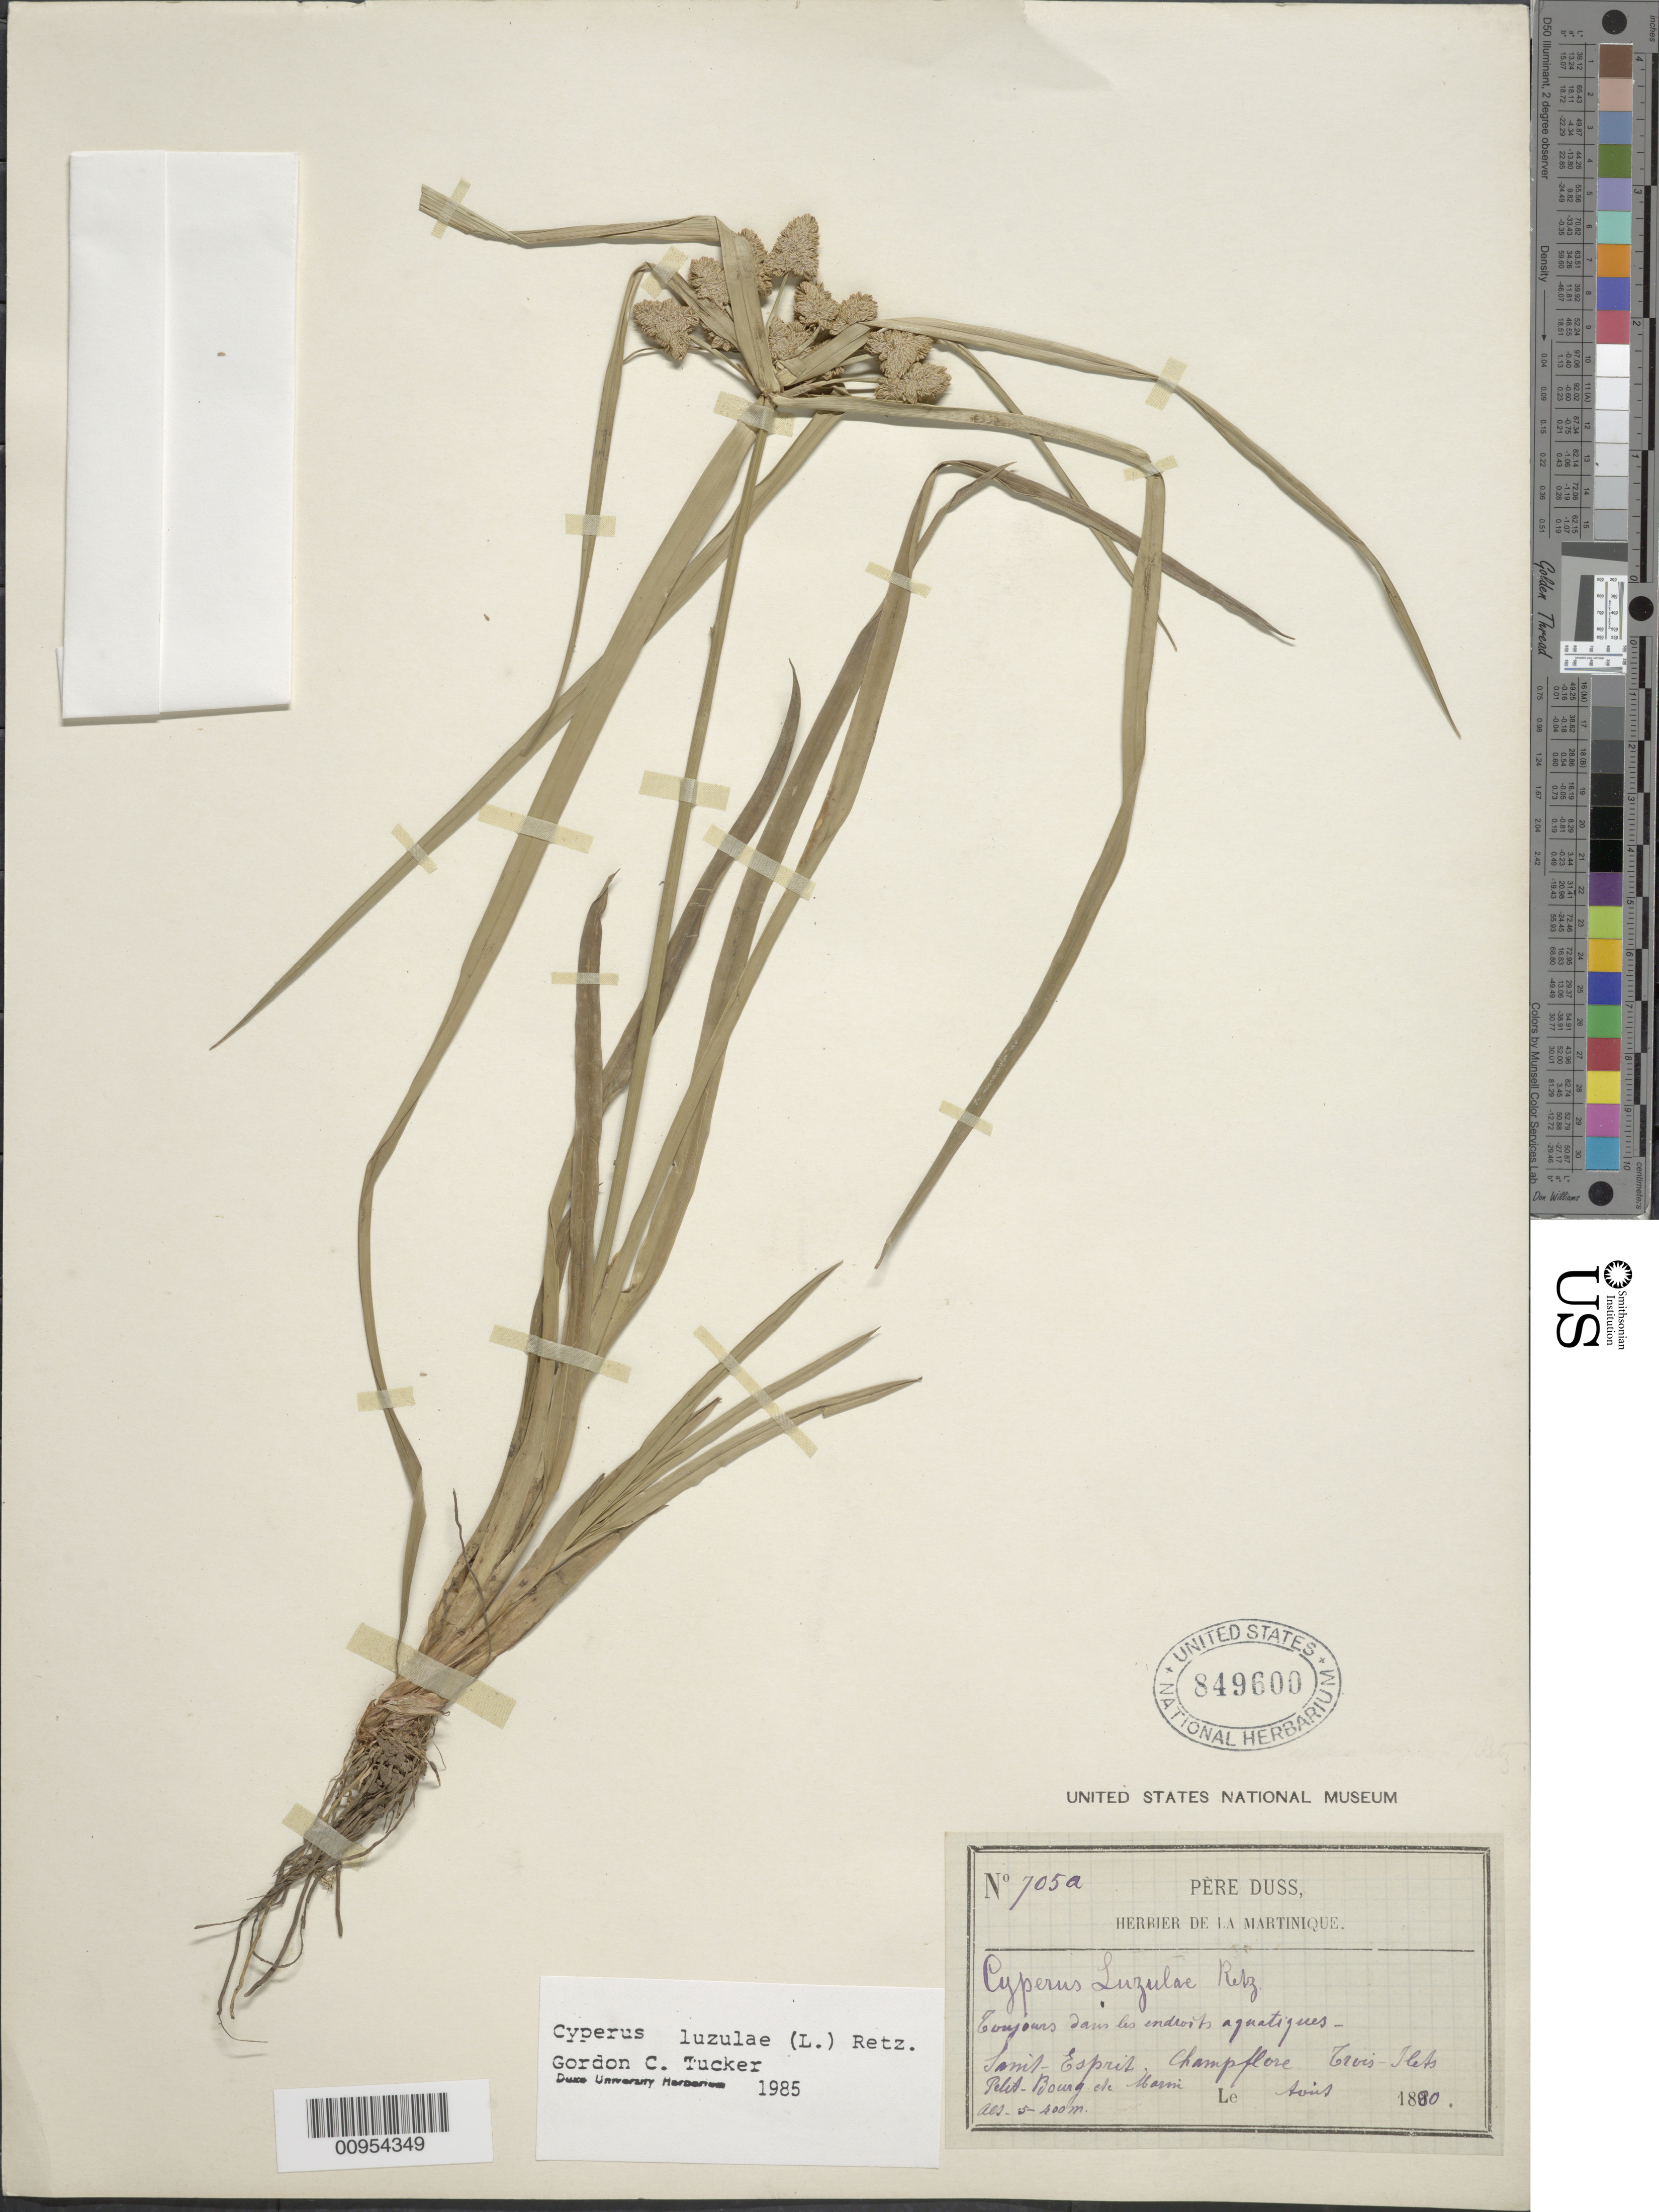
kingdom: Plantae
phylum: Tracheophyta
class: Liliopsida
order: Poales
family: Cyperaceae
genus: Cyperus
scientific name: Cyperus luzulae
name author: (L.) Rottb. ex Retz.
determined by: Tucker, G. C.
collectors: Père Duss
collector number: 705A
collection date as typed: Aug 1880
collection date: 1880-08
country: Martinique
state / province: La Trinité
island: Martinique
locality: Sainte Espirit, Champflore, Trois Ilets, Petite Bourg et Marin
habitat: "cumjours" dans les endroits aquatiques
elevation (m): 5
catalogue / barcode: US 849600